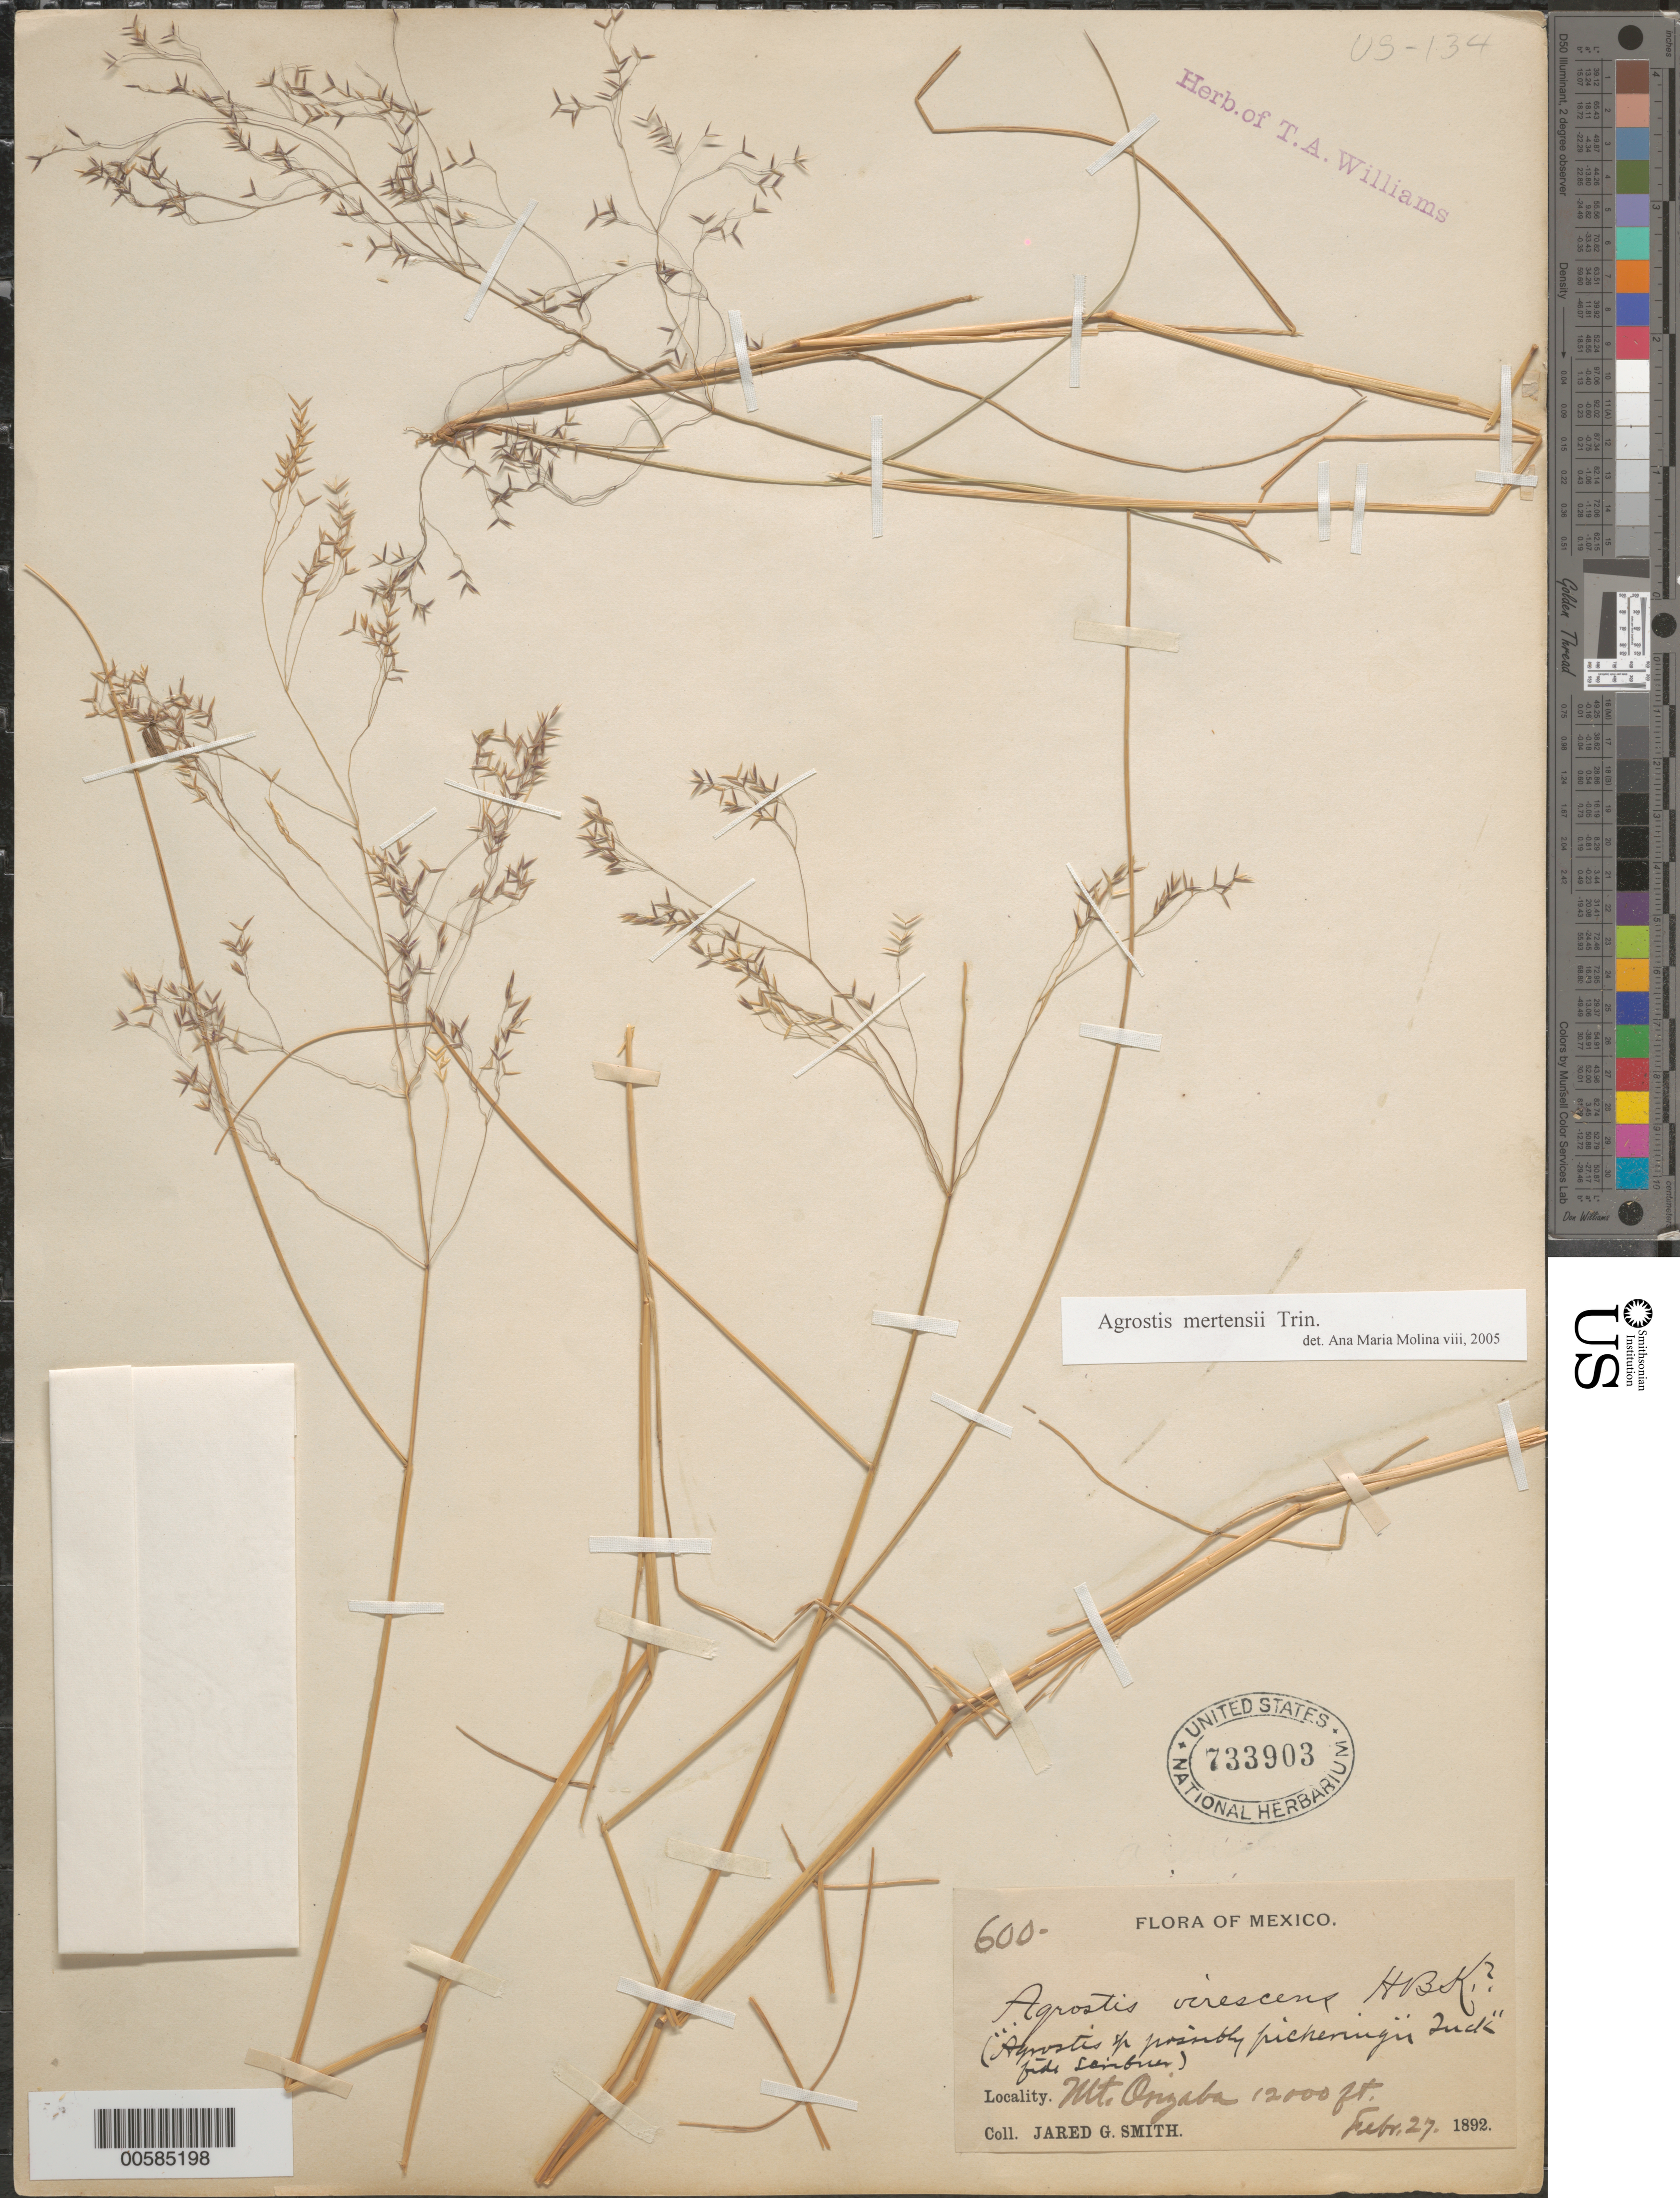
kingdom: Plantae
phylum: Tracheophyta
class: Liliopsida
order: Poales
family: Poaceae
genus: Agrostis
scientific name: Agrostis mertensii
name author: Trin.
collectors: J. G. Smith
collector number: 600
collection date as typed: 27 Feb 1892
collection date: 1892-02-27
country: Mexico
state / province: Veracruz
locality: Mt. Orizaba.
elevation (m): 3658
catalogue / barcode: US 733903